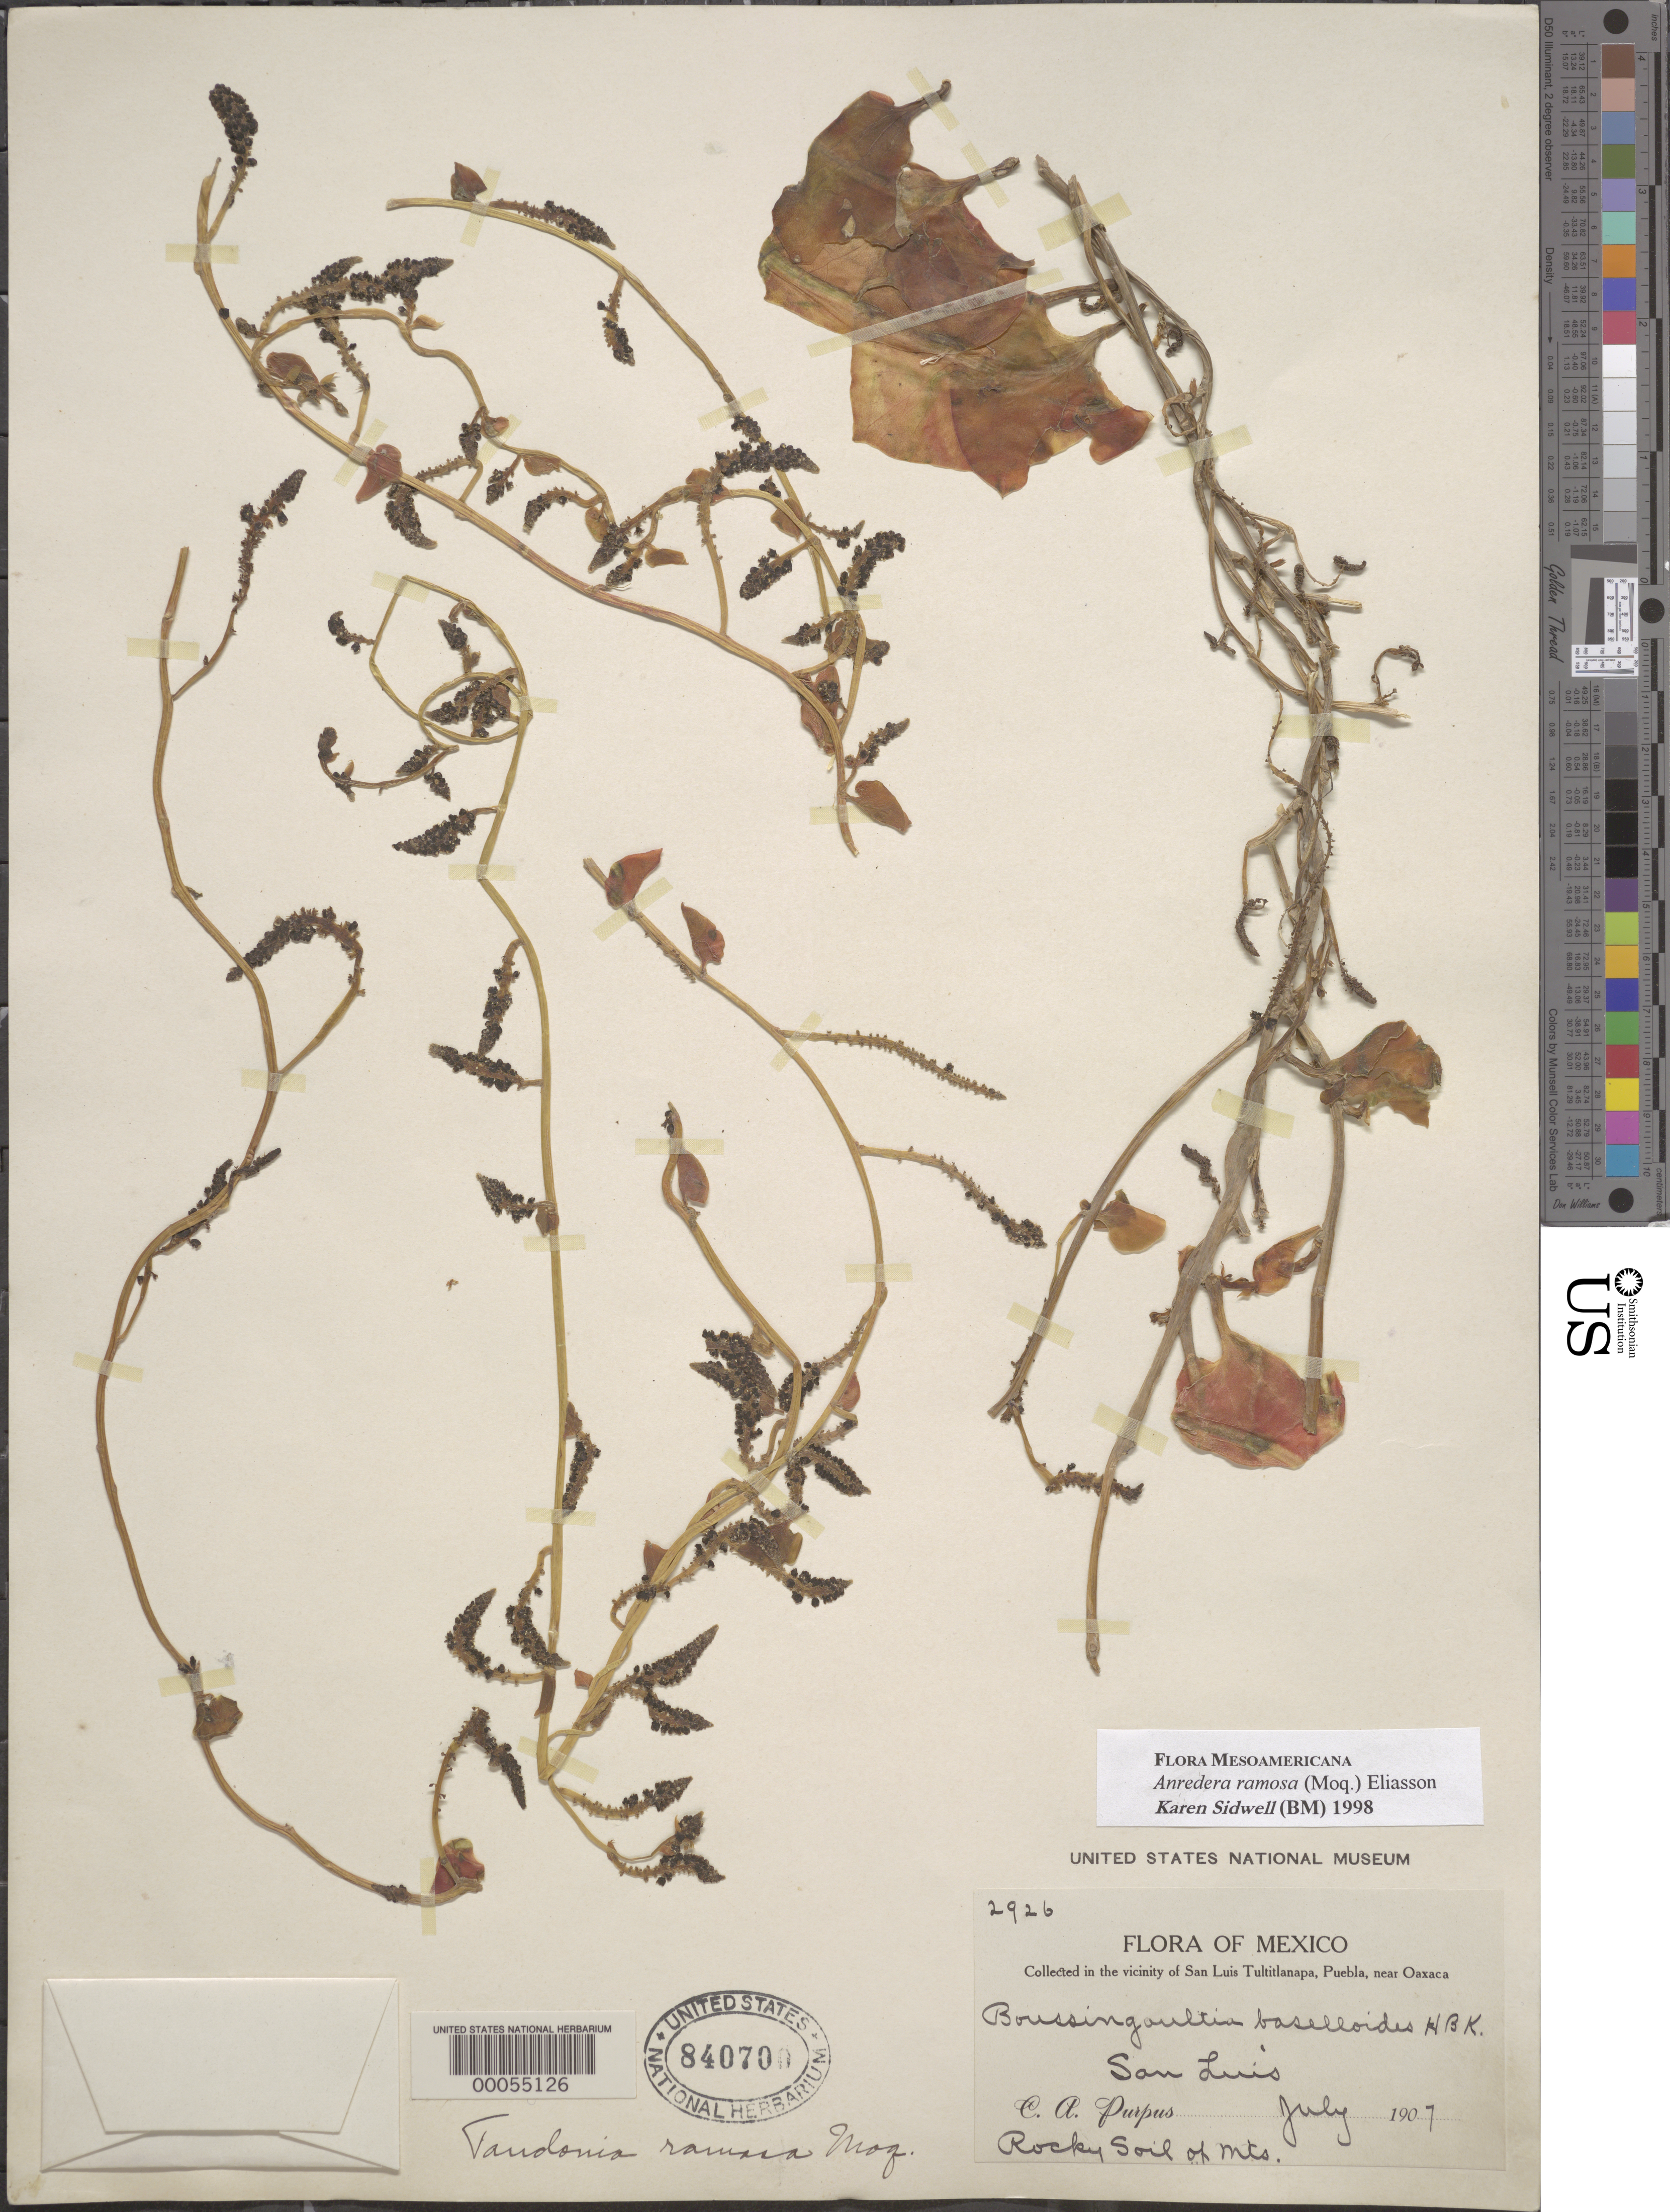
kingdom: Plantae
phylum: Tracheophyta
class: Magnoliopsida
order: Caryophyllales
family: Basellaceae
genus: Basella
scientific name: Basella rubra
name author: L.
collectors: C. A. Purpus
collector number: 2926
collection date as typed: Jul 1907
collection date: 1907-07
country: Mexico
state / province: Puebla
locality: In the vicinity of San Luis tultitlanapa, Puebla near Oaxaca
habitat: Rocky soil of mts.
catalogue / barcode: US 840700